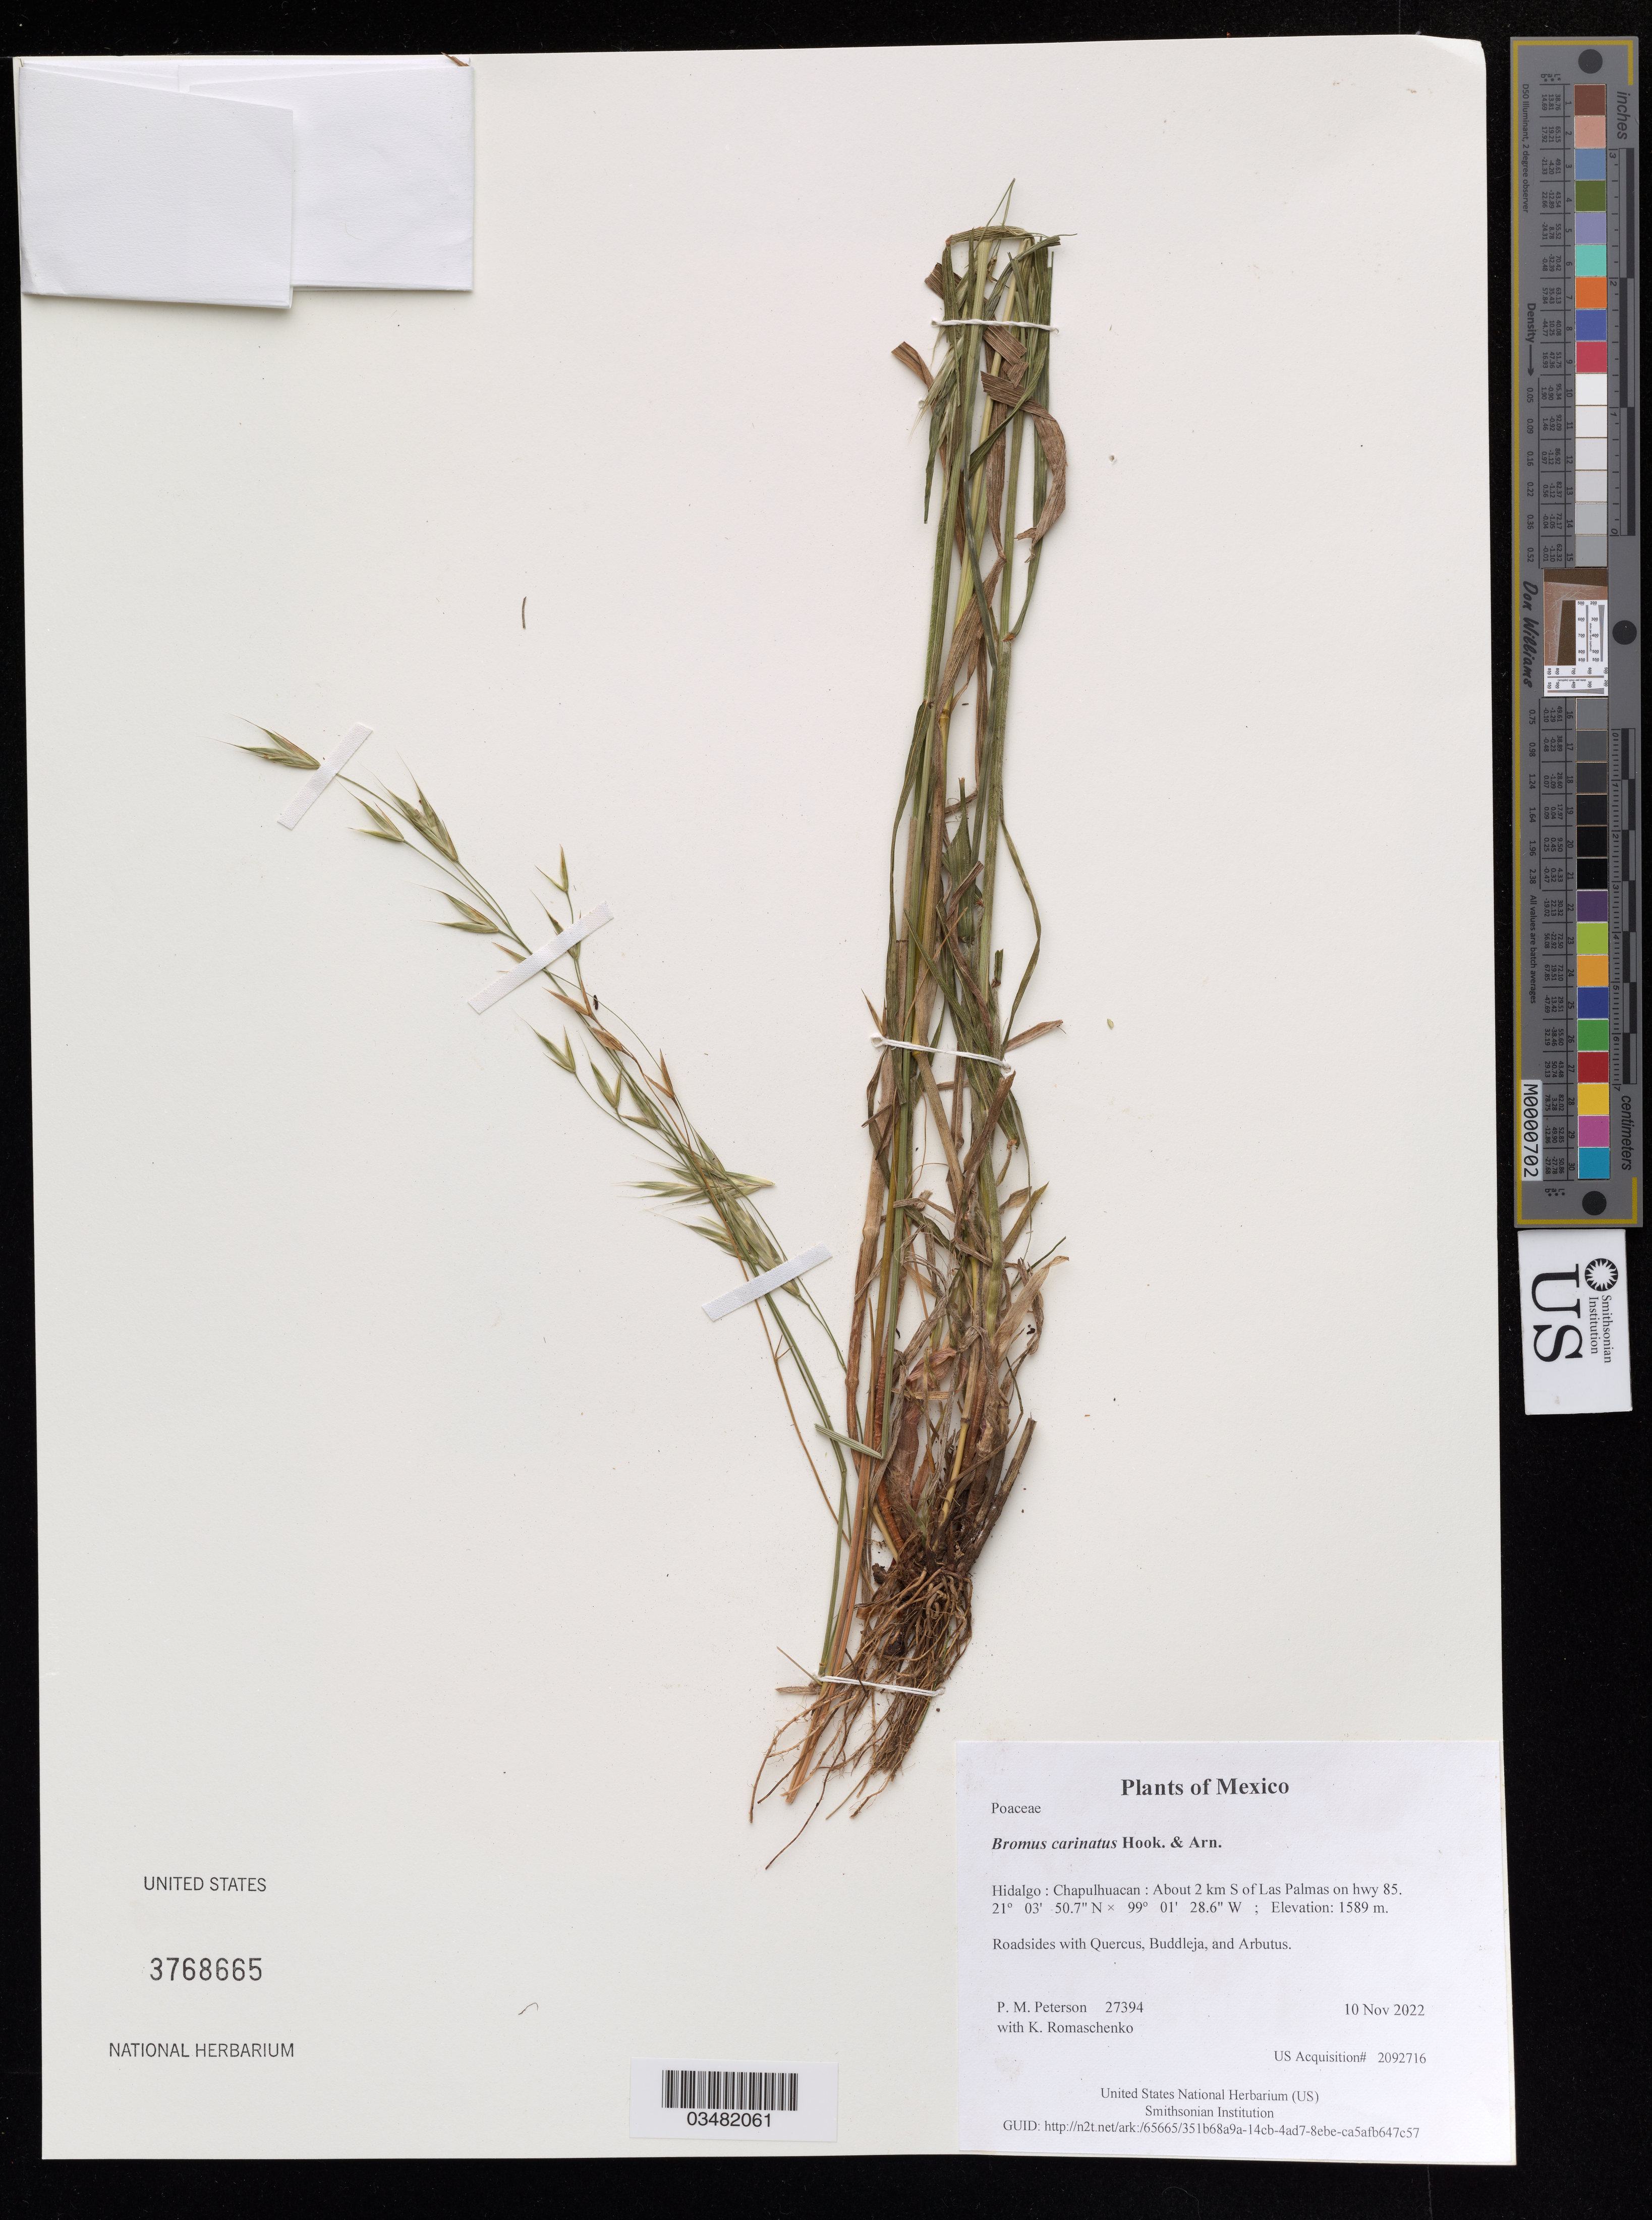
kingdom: Plantae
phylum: Tracheophyta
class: Liliopsida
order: Poales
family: Poaceae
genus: Bromus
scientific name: Bromus carinatus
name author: Hook. & Arn.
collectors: P. M. Peterson & K. Romaschenko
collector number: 27394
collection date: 2022-11-10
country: México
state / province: Hidalgo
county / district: Chapulhuacan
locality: About 2 km S of Las Palmas on hwy 85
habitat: Roadsides with Quercus, Buddleja, and Arbutus.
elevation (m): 1589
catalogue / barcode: US 3768665